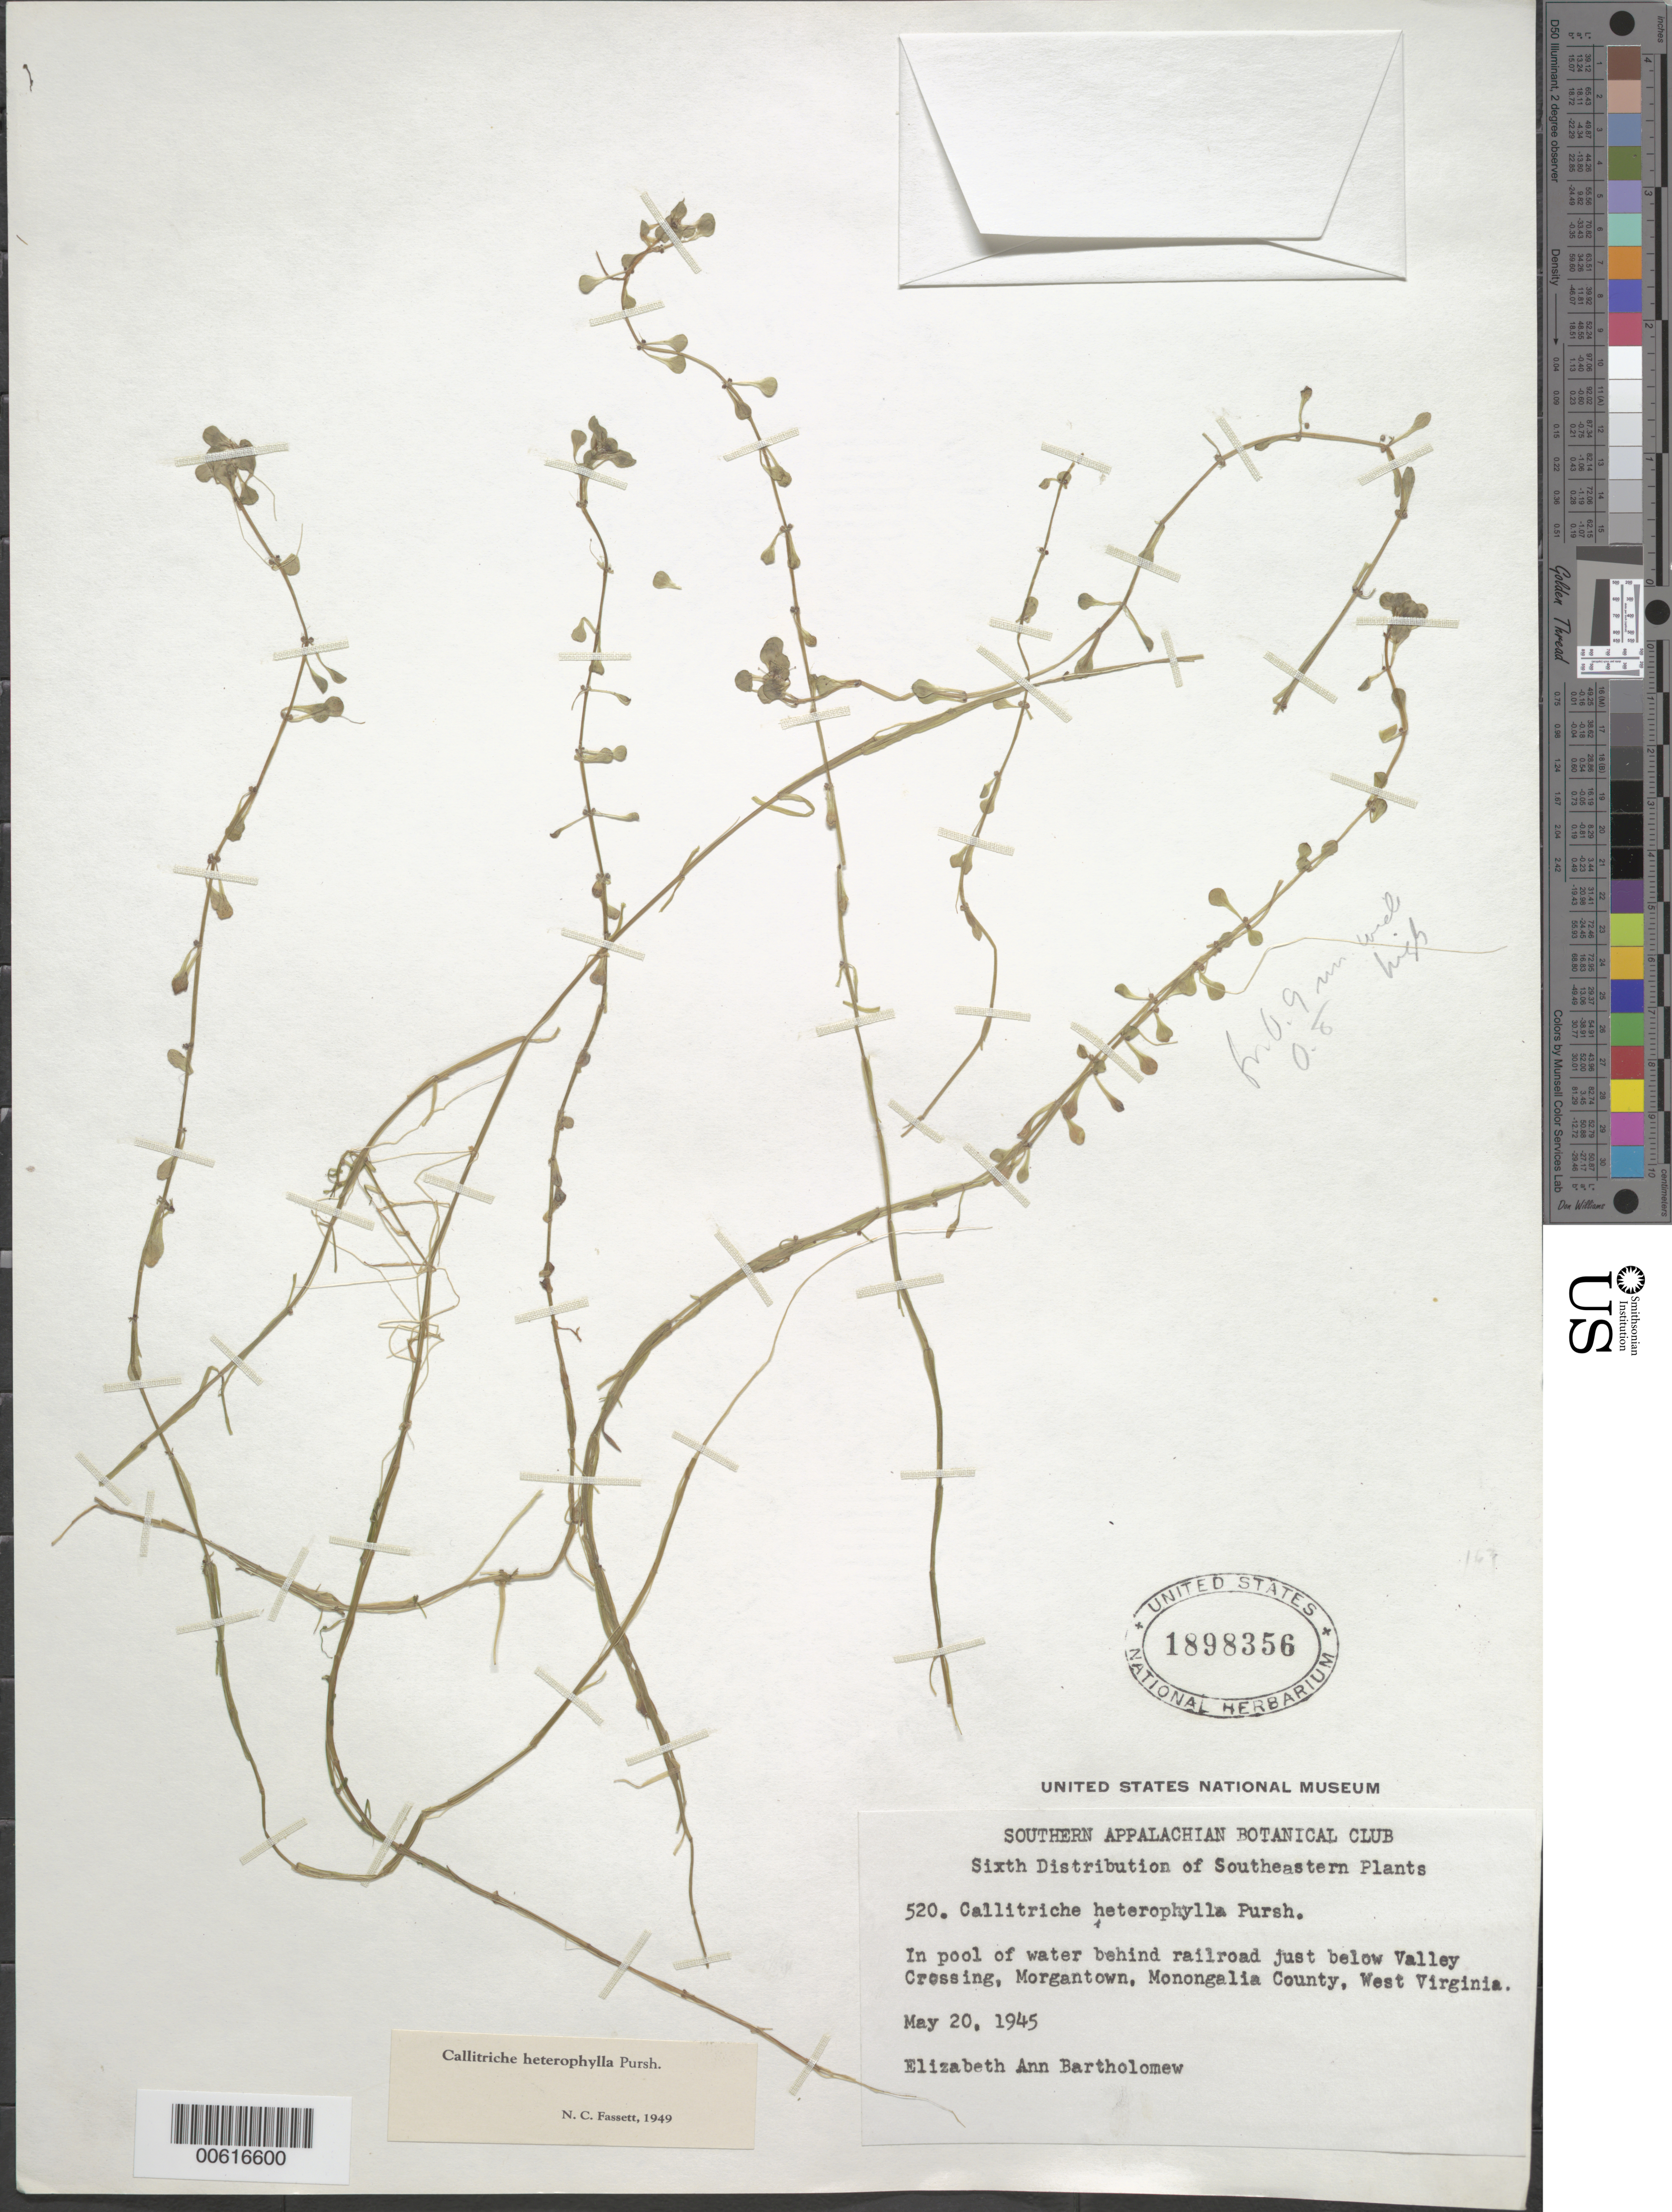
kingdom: Plantae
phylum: Tracheophyta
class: Magnoliopsida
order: Lamiales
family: Plantaginaceae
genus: Callitriche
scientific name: Callitriche heterophylla Pursh emend. Darby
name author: Pursh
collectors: E. Bartholomew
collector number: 520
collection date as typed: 20 May 1945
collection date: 1945-05-20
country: United States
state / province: West Virginia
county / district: Monongalia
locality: Below Valleu Crossing, Morgantown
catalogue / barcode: US 1898356